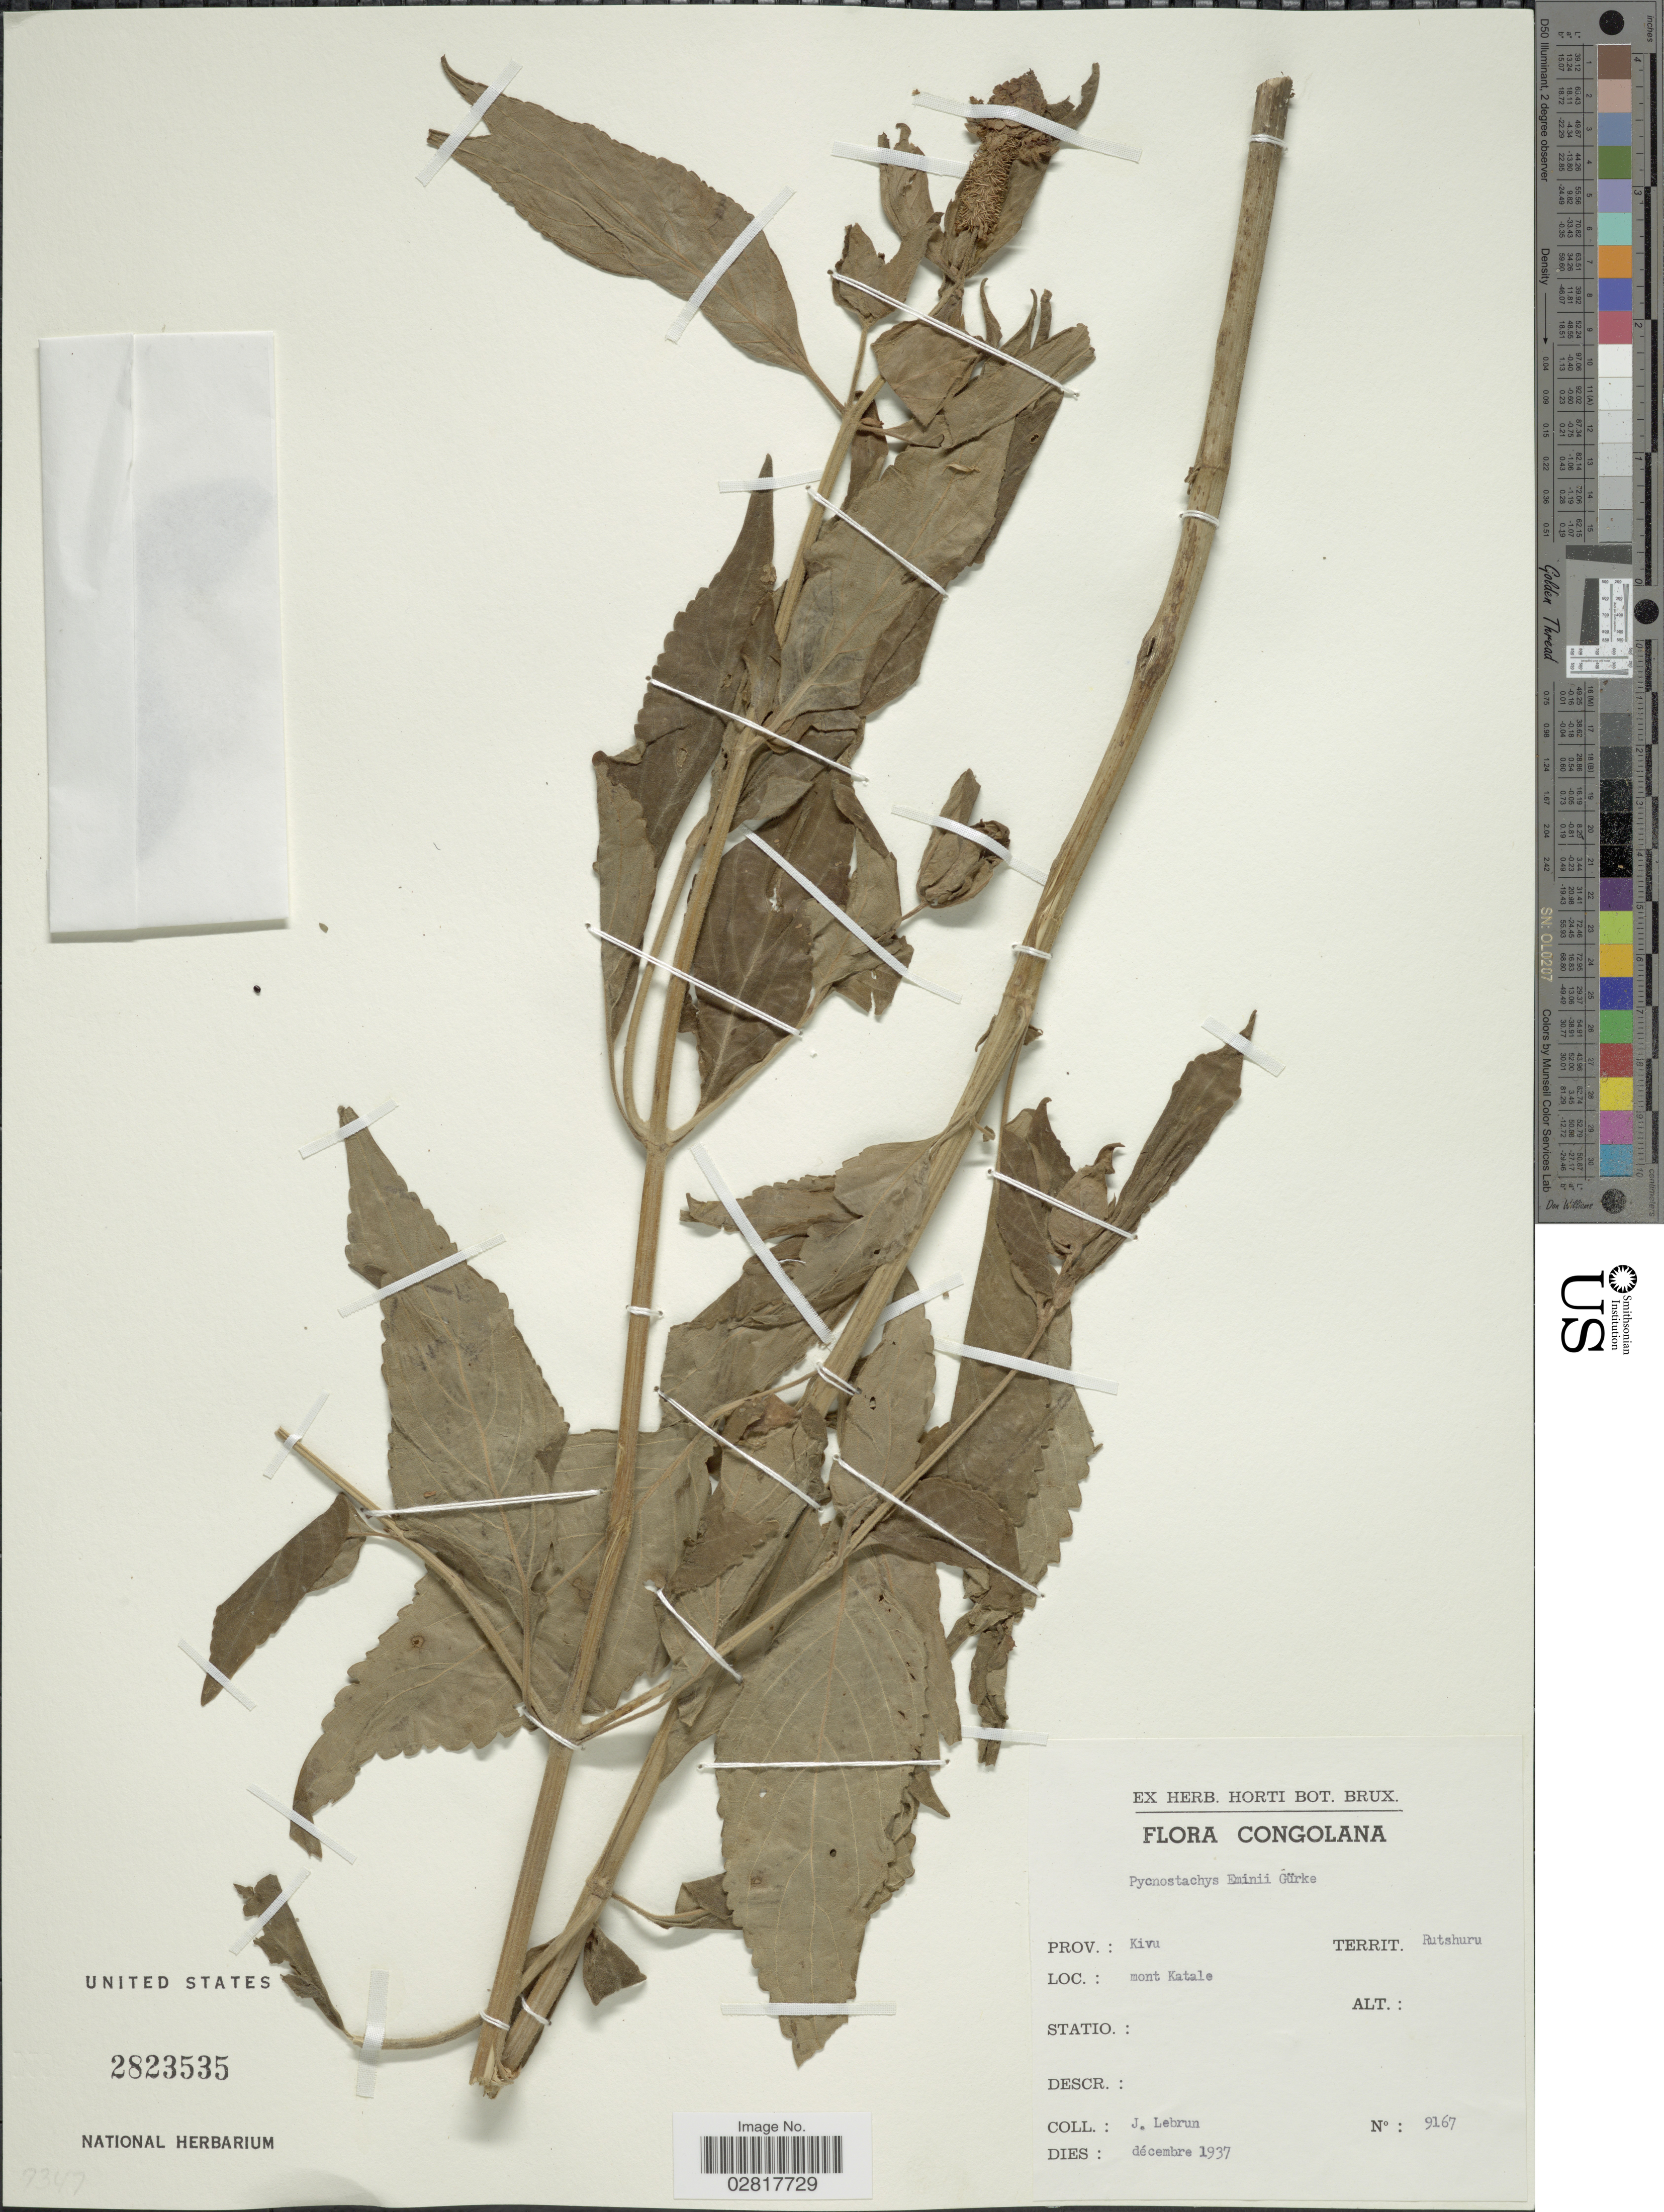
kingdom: Plantae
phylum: Tracheophyta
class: Magnoliopsida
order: Lamiales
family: Lamiaceae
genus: Pycnostachys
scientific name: Pycnostachys eminii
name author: Gürke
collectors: J. A. Lebrun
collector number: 9167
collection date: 1937-12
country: Congo, Democratic Republic of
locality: Congolana, Prov.: Kivu, Territ. Rutshuru, mont Katale.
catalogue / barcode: US 2823535